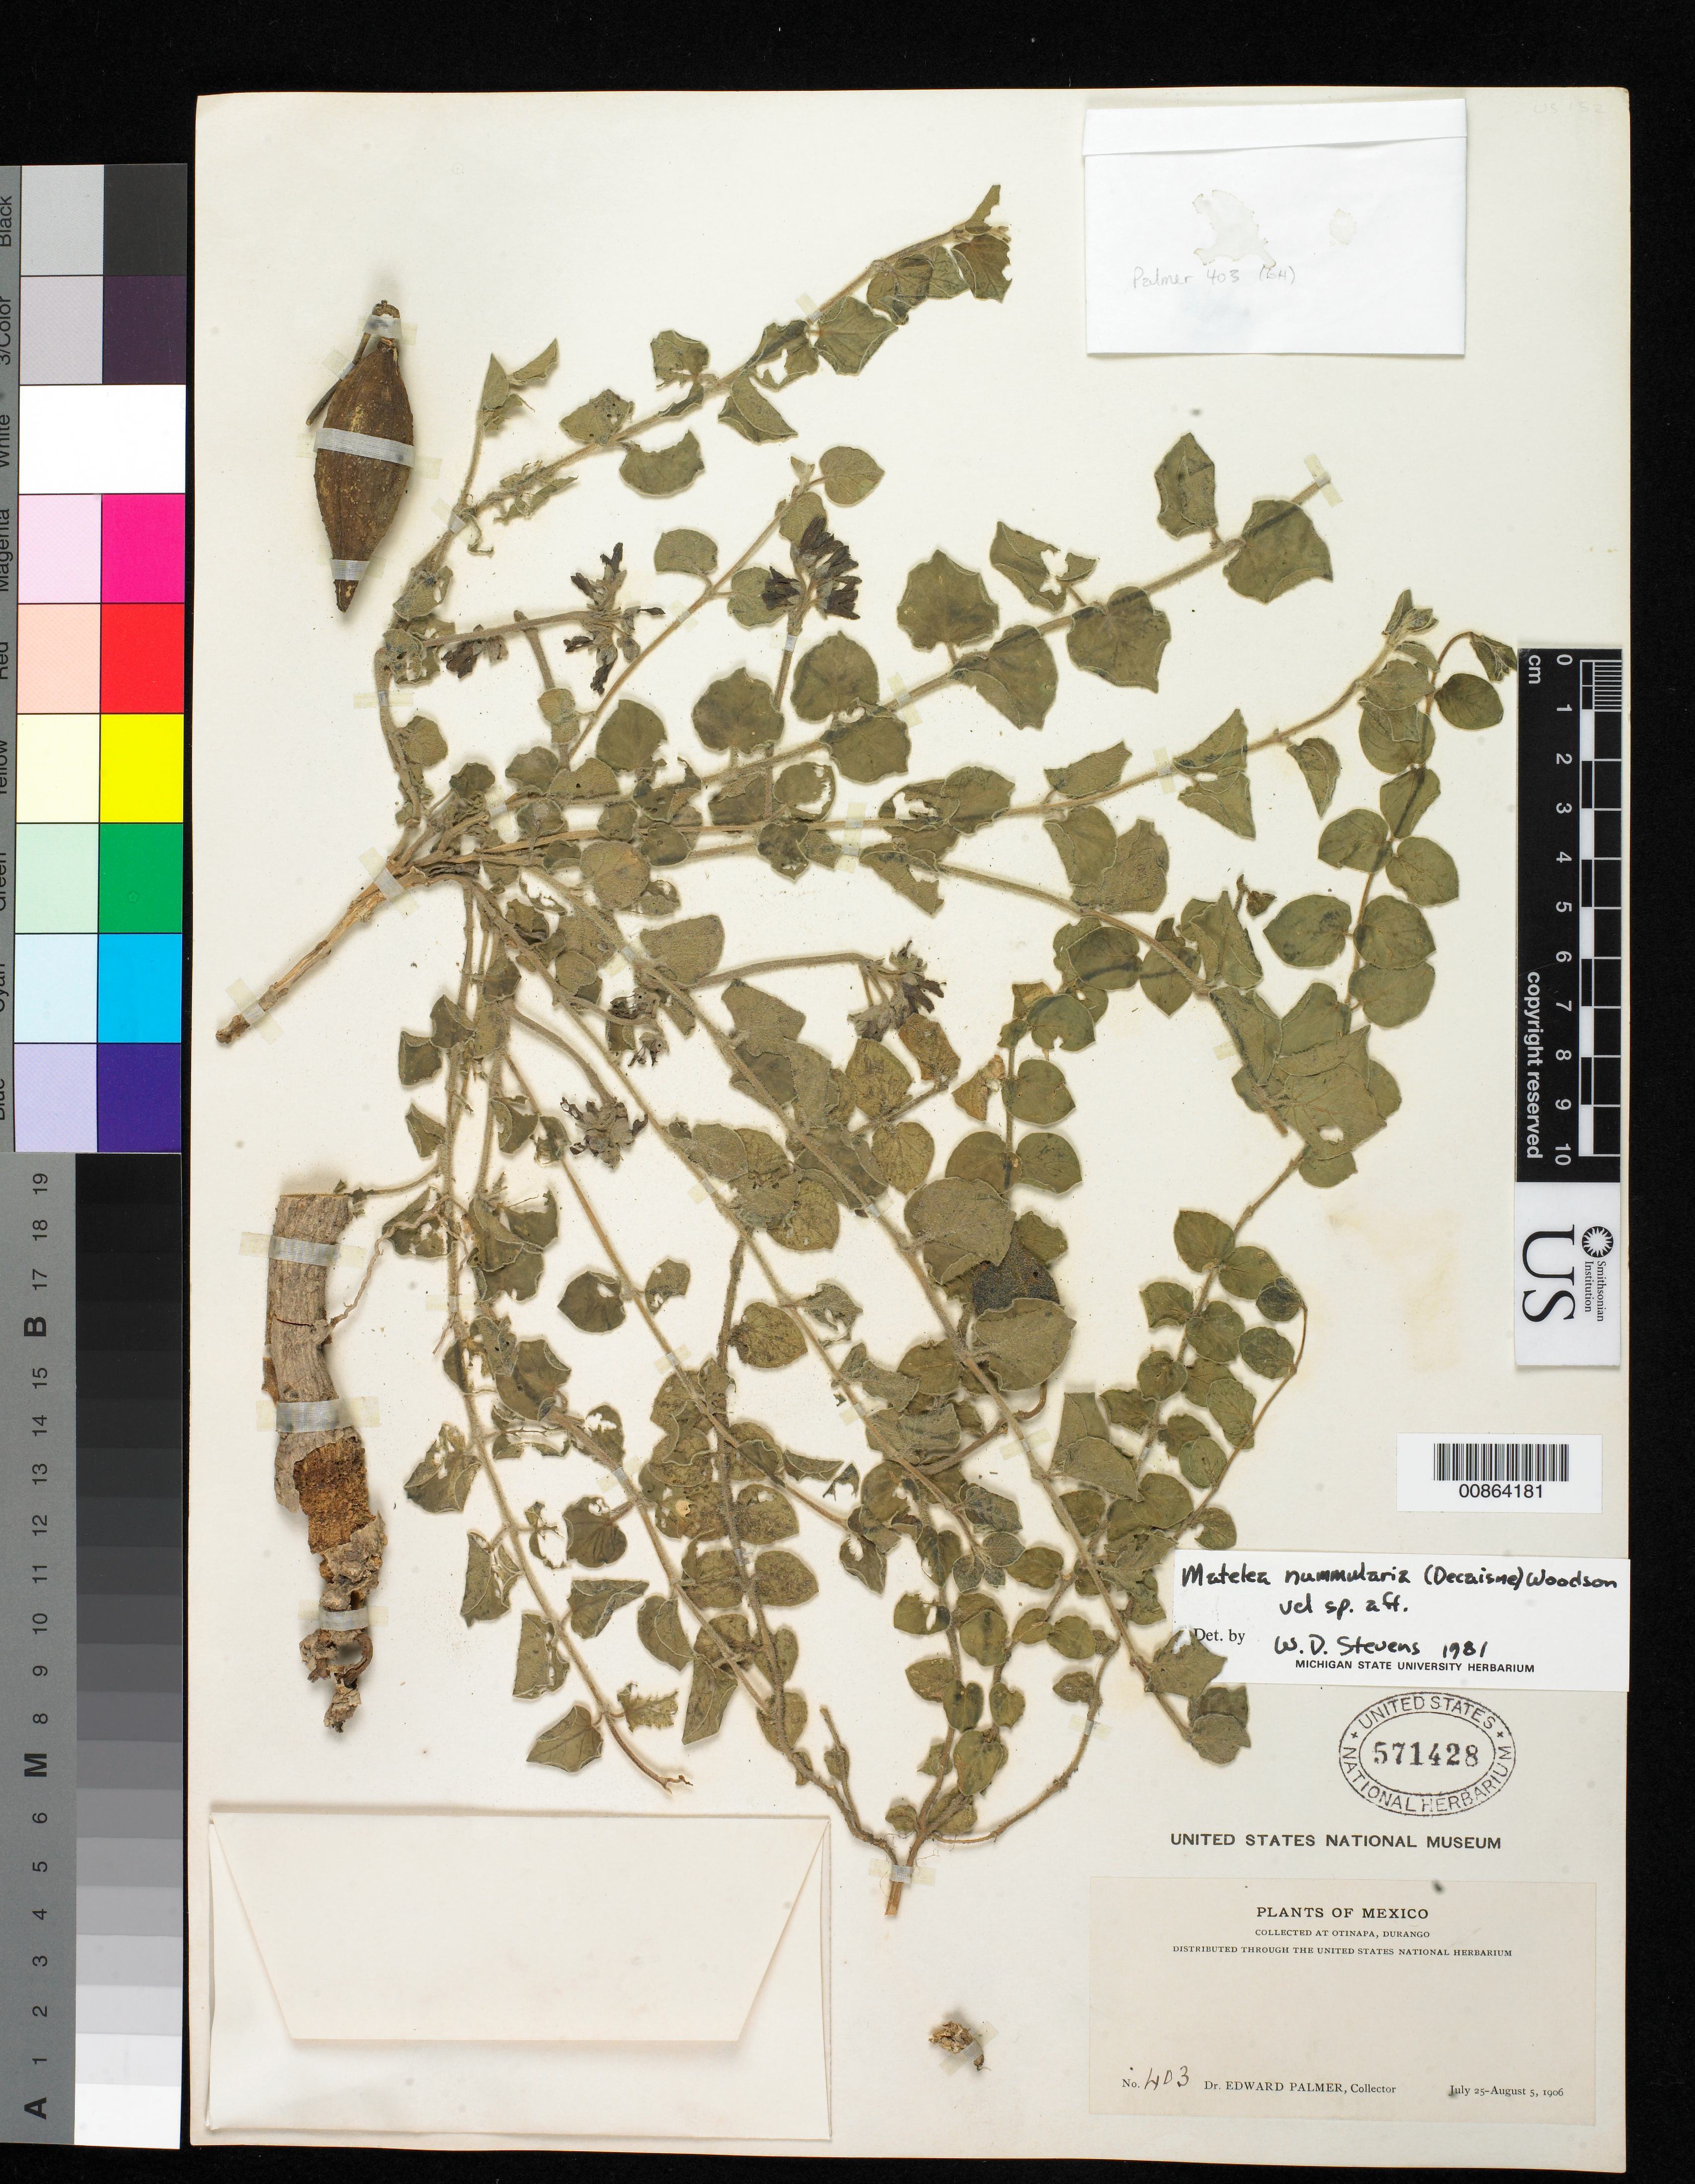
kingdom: Plantae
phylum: Tracheophyta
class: Magnoliopsida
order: Gentianales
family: Apocynaceae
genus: Matelea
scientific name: Matelea nummularia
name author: (Decne.) Woodson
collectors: E. Palmer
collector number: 403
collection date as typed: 23 Jul 1906 to 05 Aug 1906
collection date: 1906-07-23/1906-08-05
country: Mexico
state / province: Durango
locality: Otinapa, Durango.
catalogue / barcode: US 571428